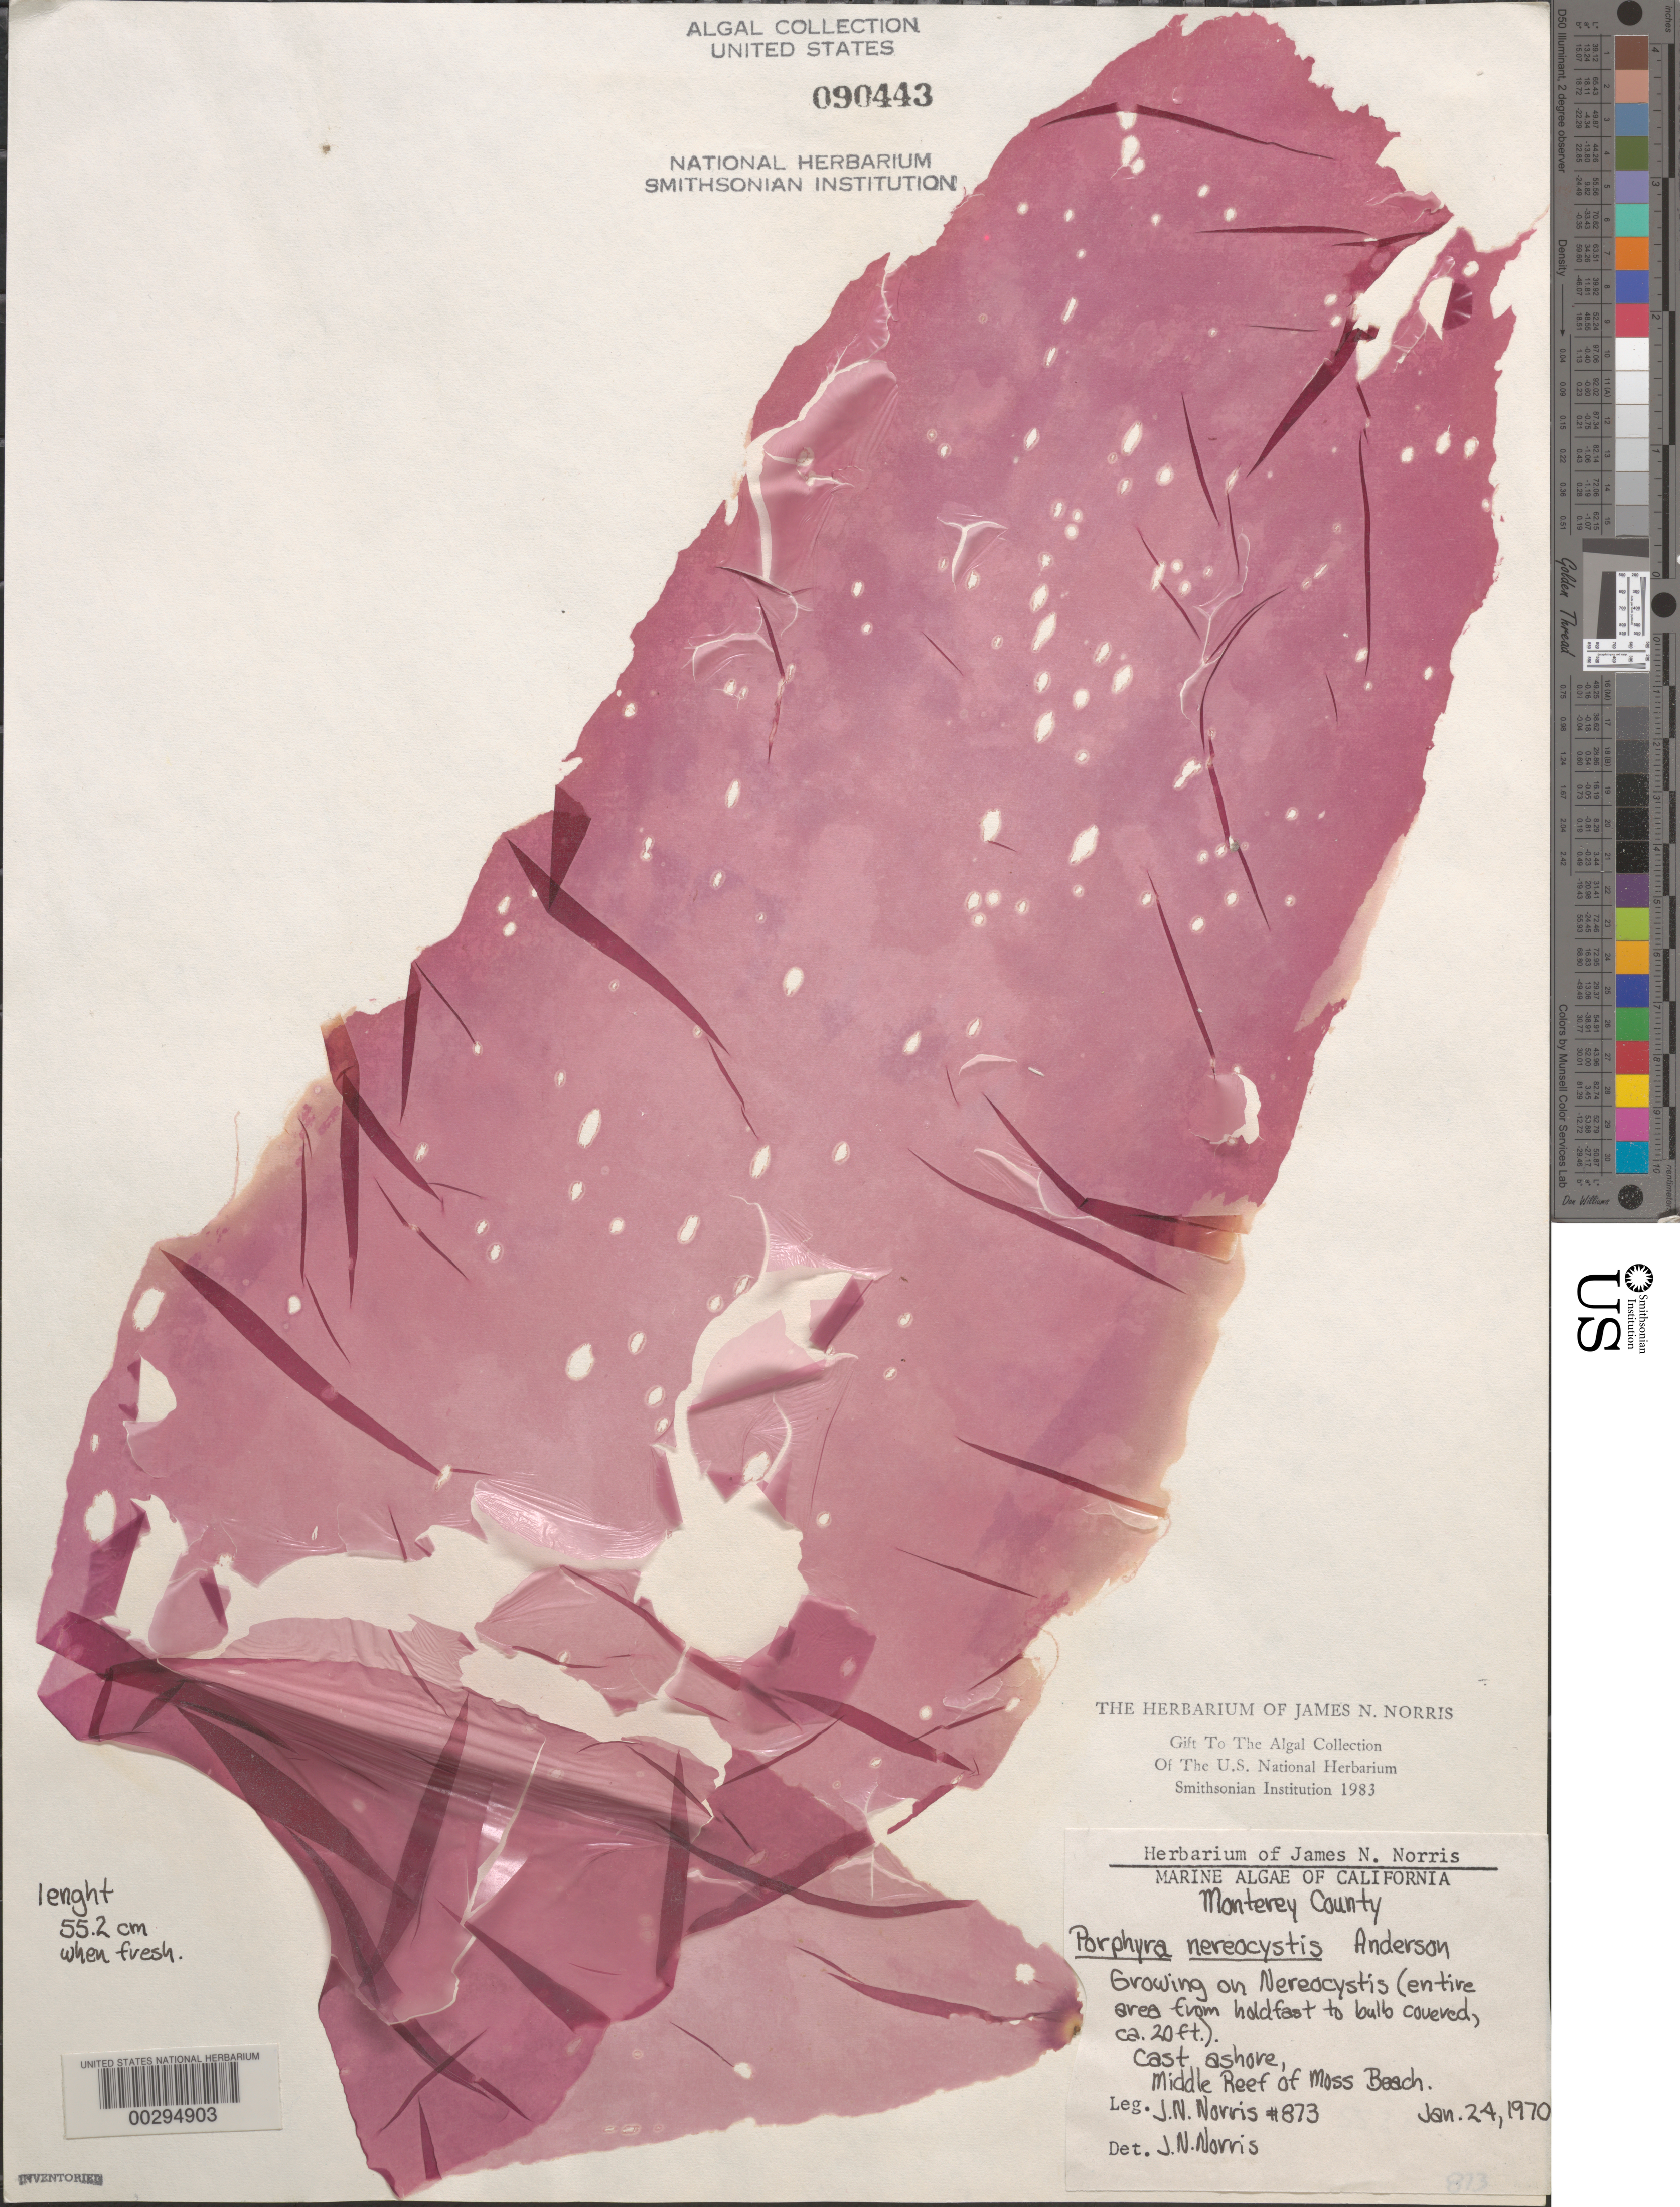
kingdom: Plantae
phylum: Rhodophyta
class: Bangiophyceae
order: Bangiales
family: Bangiaceae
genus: Pyropia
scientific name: Pyropia nereocystis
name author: (C.L. Anderson) S.C. Lindstrom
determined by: Algae name updating Project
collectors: J. N. Norris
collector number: JN-873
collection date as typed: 24 Jan 1970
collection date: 1970-01-24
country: United States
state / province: California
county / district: Monterey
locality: Middle Reef of Moss Beach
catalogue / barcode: US 90443